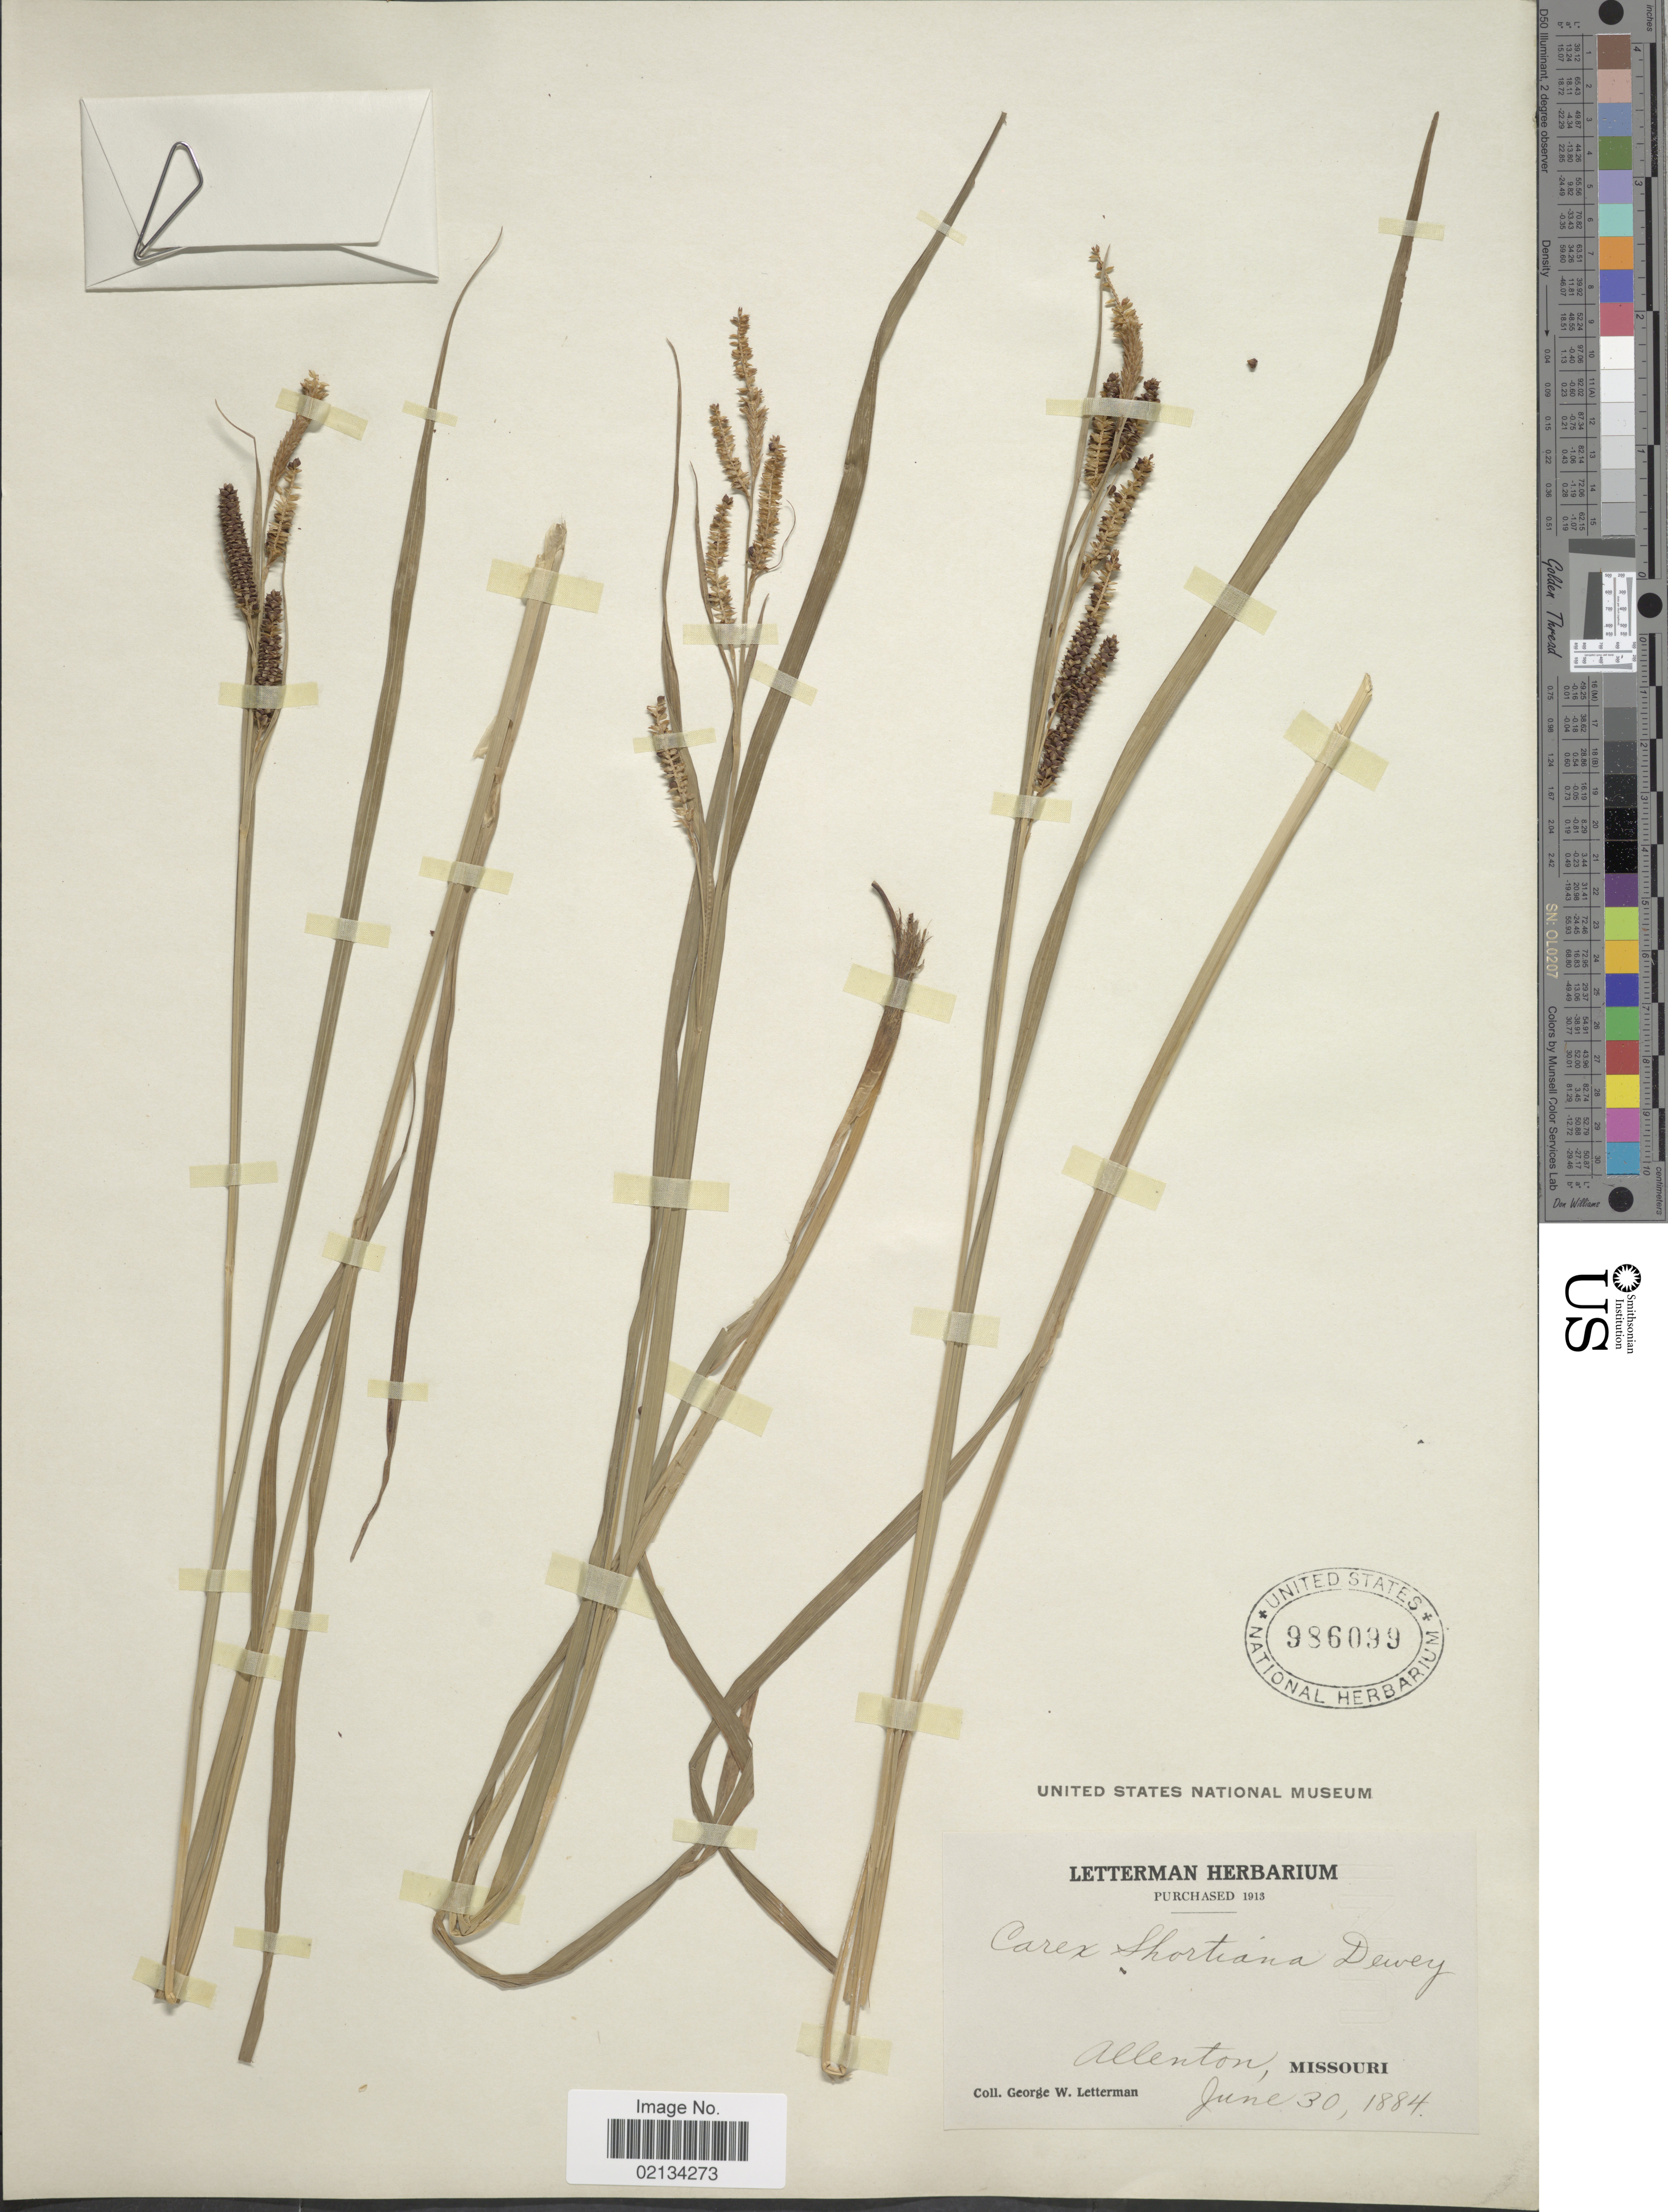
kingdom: Plantae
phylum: Tracheophyta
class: Liliopsida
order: Poales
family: Cyperaceae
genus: Carex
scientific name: Carex shortiana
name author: Dewey & Torr.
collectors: G. W. Letterman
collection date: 1884-06-30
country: United States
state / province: Missouri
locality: Allenton.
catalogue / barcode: US 986099